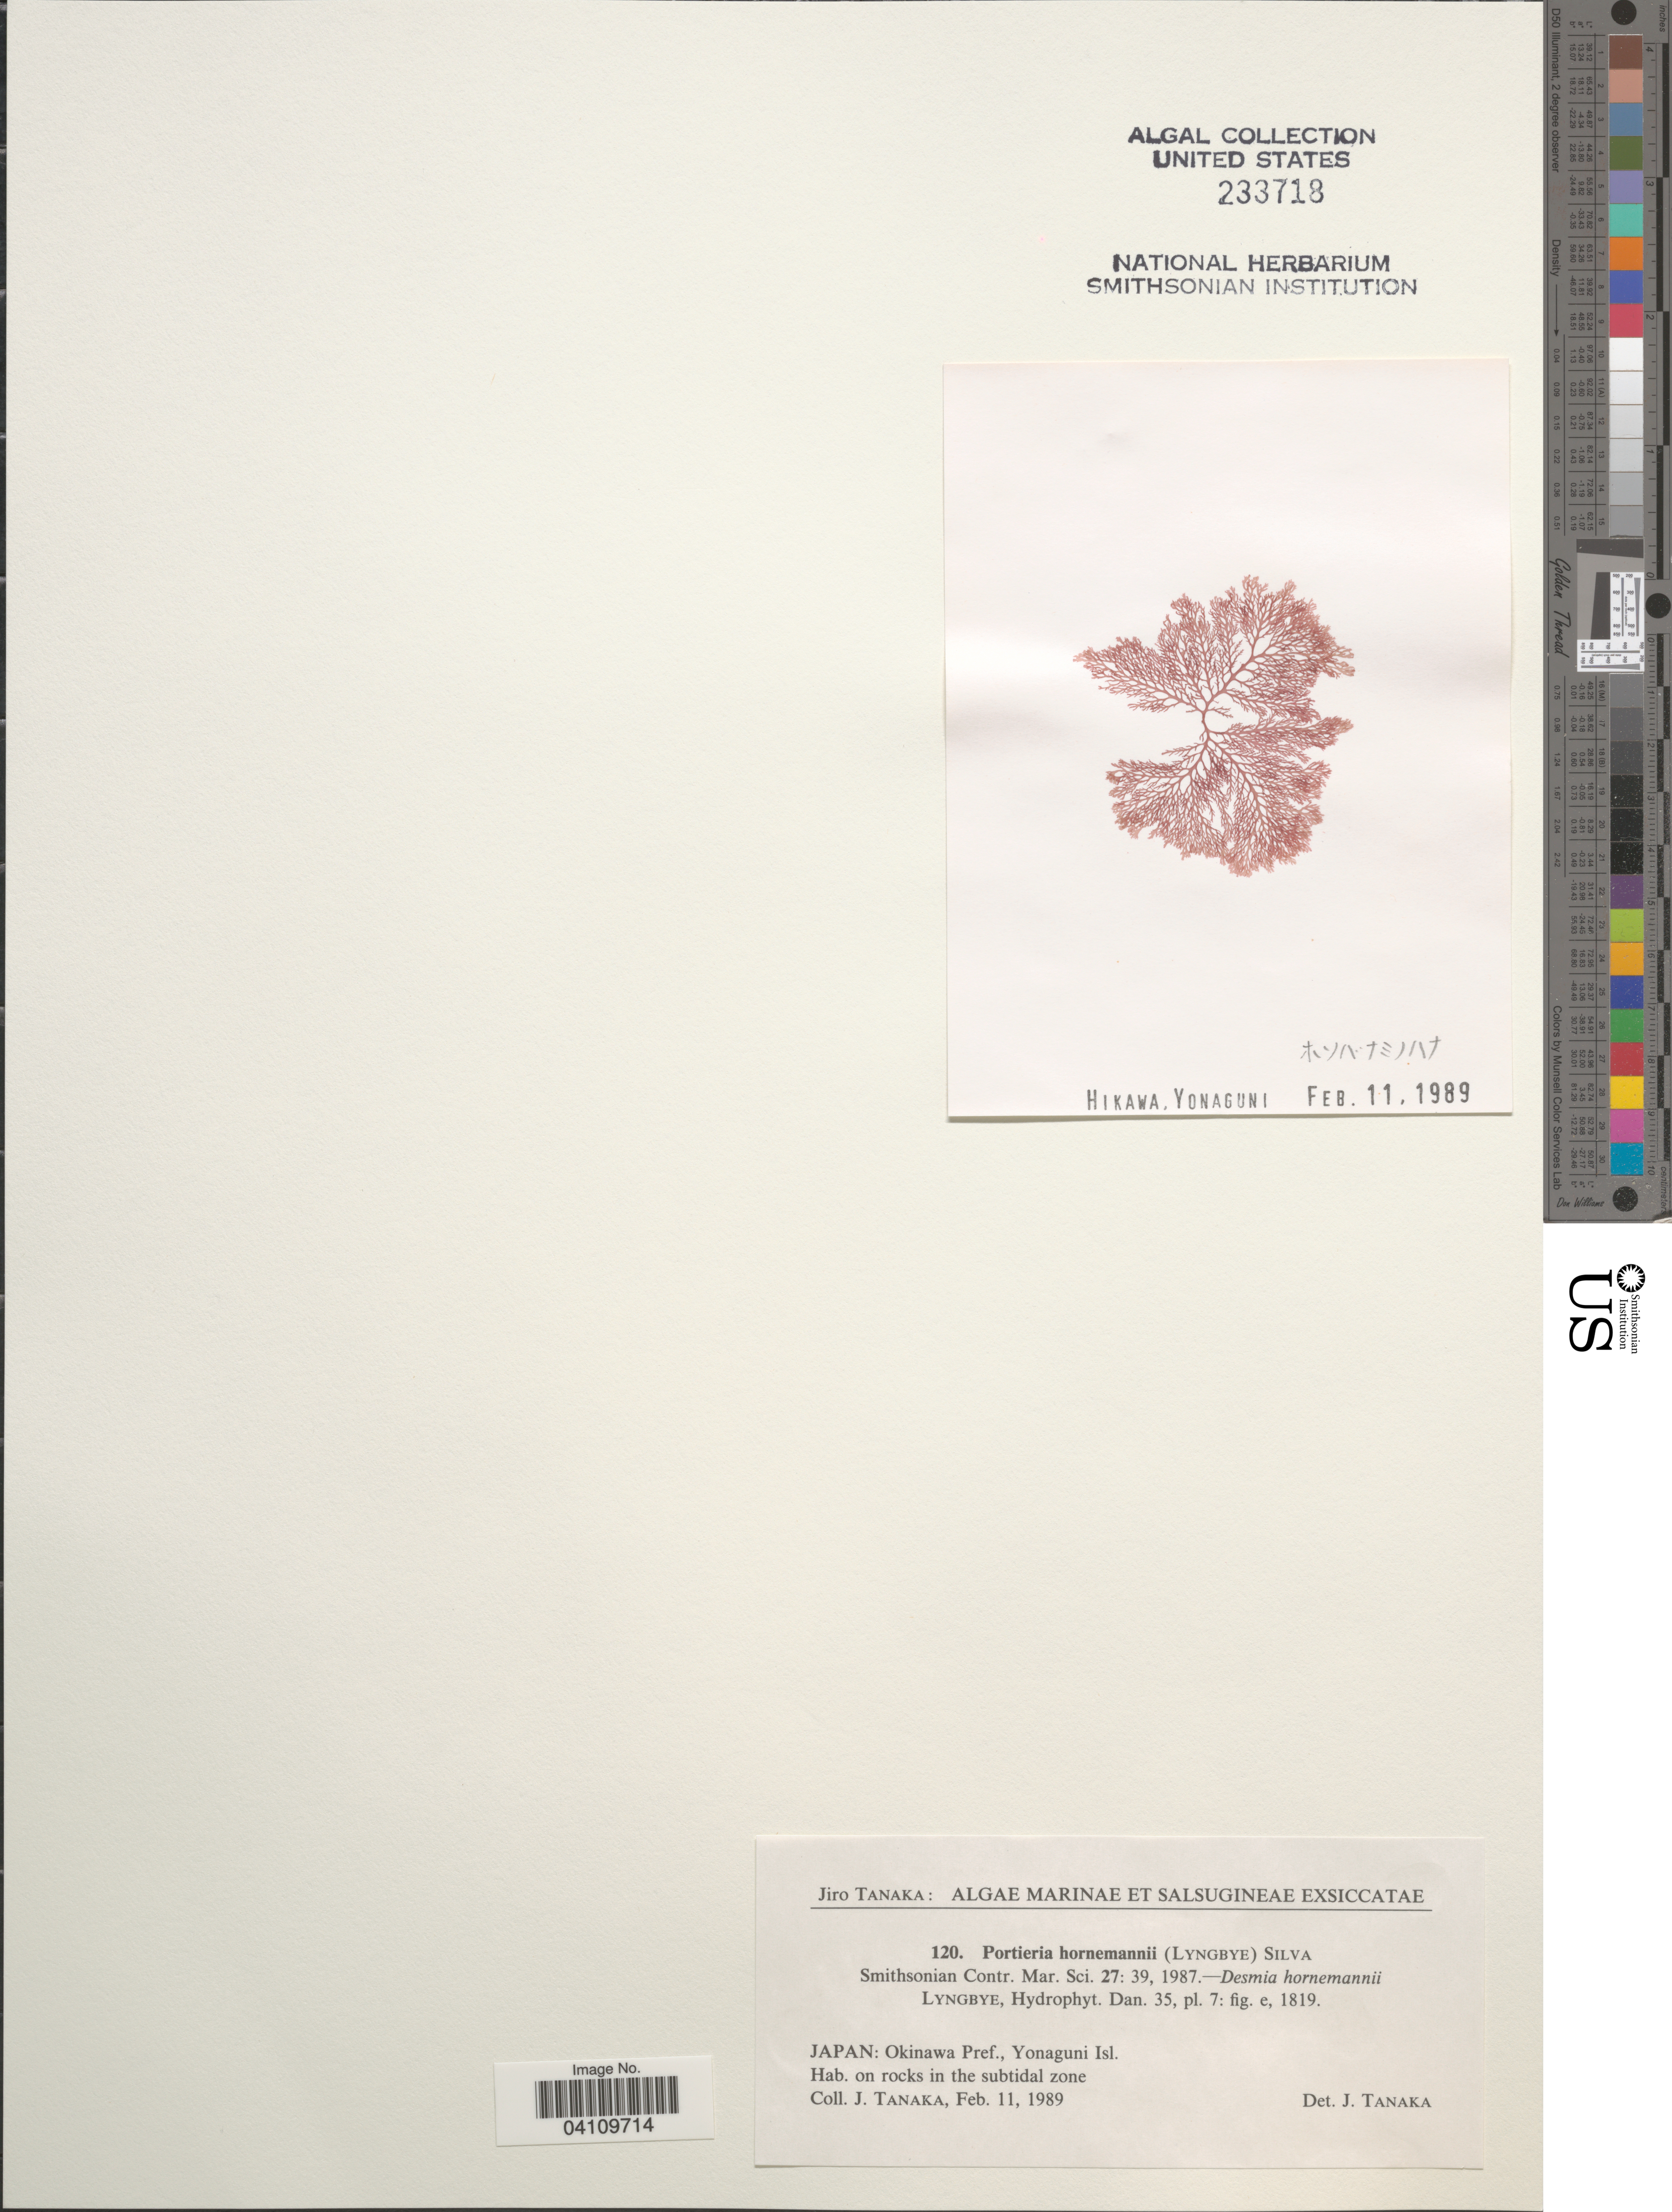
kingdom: Plantae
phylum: Rhodophyta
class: Florideophyceae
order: Gigartinales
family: Rhizophyllidaceae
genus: Portieria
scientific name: Portieria hornemannii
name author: (Lyngbye) P.C. Silva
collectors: J. Tanaka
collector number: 120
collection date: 1989-02-11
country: Japan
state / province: Okinawa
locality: Okinawa Pref., Yonaguni Isl. On rocks in the subtidal zone.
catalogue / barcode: US 233718